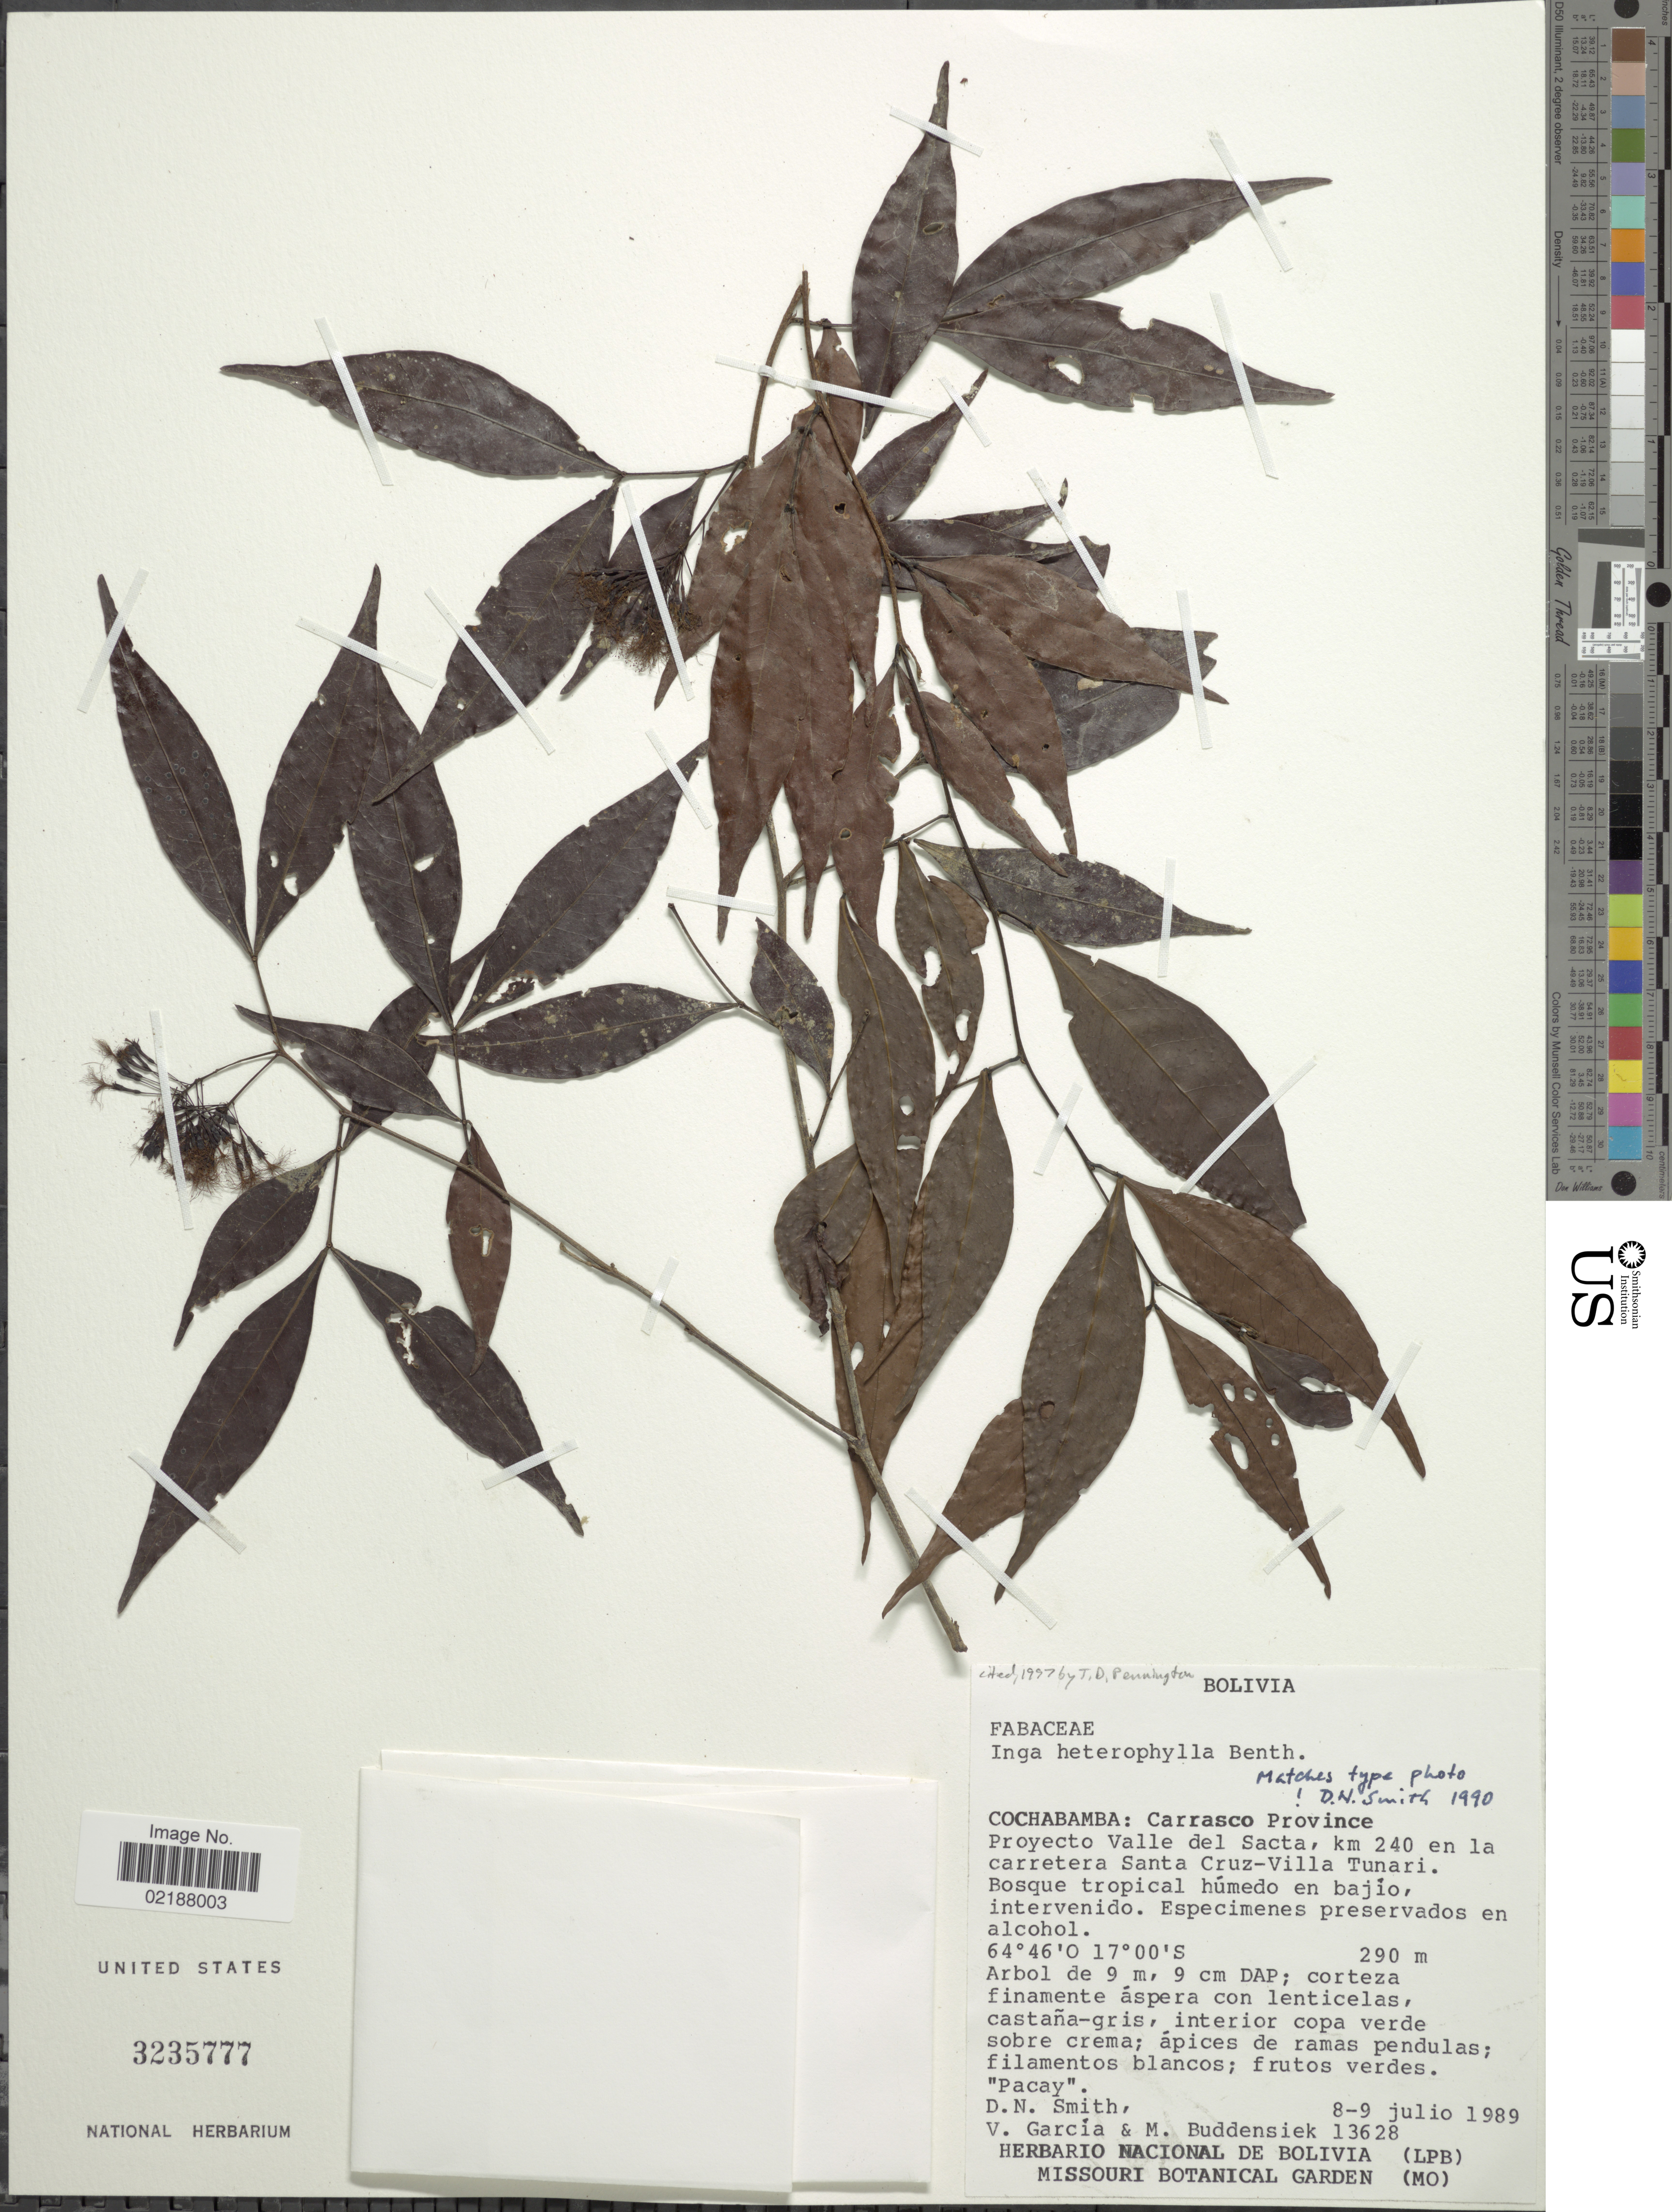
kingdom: Plantae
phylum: Tracheophyta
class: Magnoliopsida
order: Fabales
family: Fabaceae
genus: Inga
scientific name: Inga heterophylla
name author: Willd.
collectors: D. Smith, V. Garcia & M. Buddensiek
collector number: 13628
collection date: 1989-07-08/1989-07-09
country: Bolivia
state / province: Cochabamba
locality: Carrasco Province, Proyecto Valle del Sacta, km 240 en la carretera Santa Cruz-Villa Tunari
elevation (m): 290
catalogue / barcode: US 3235777